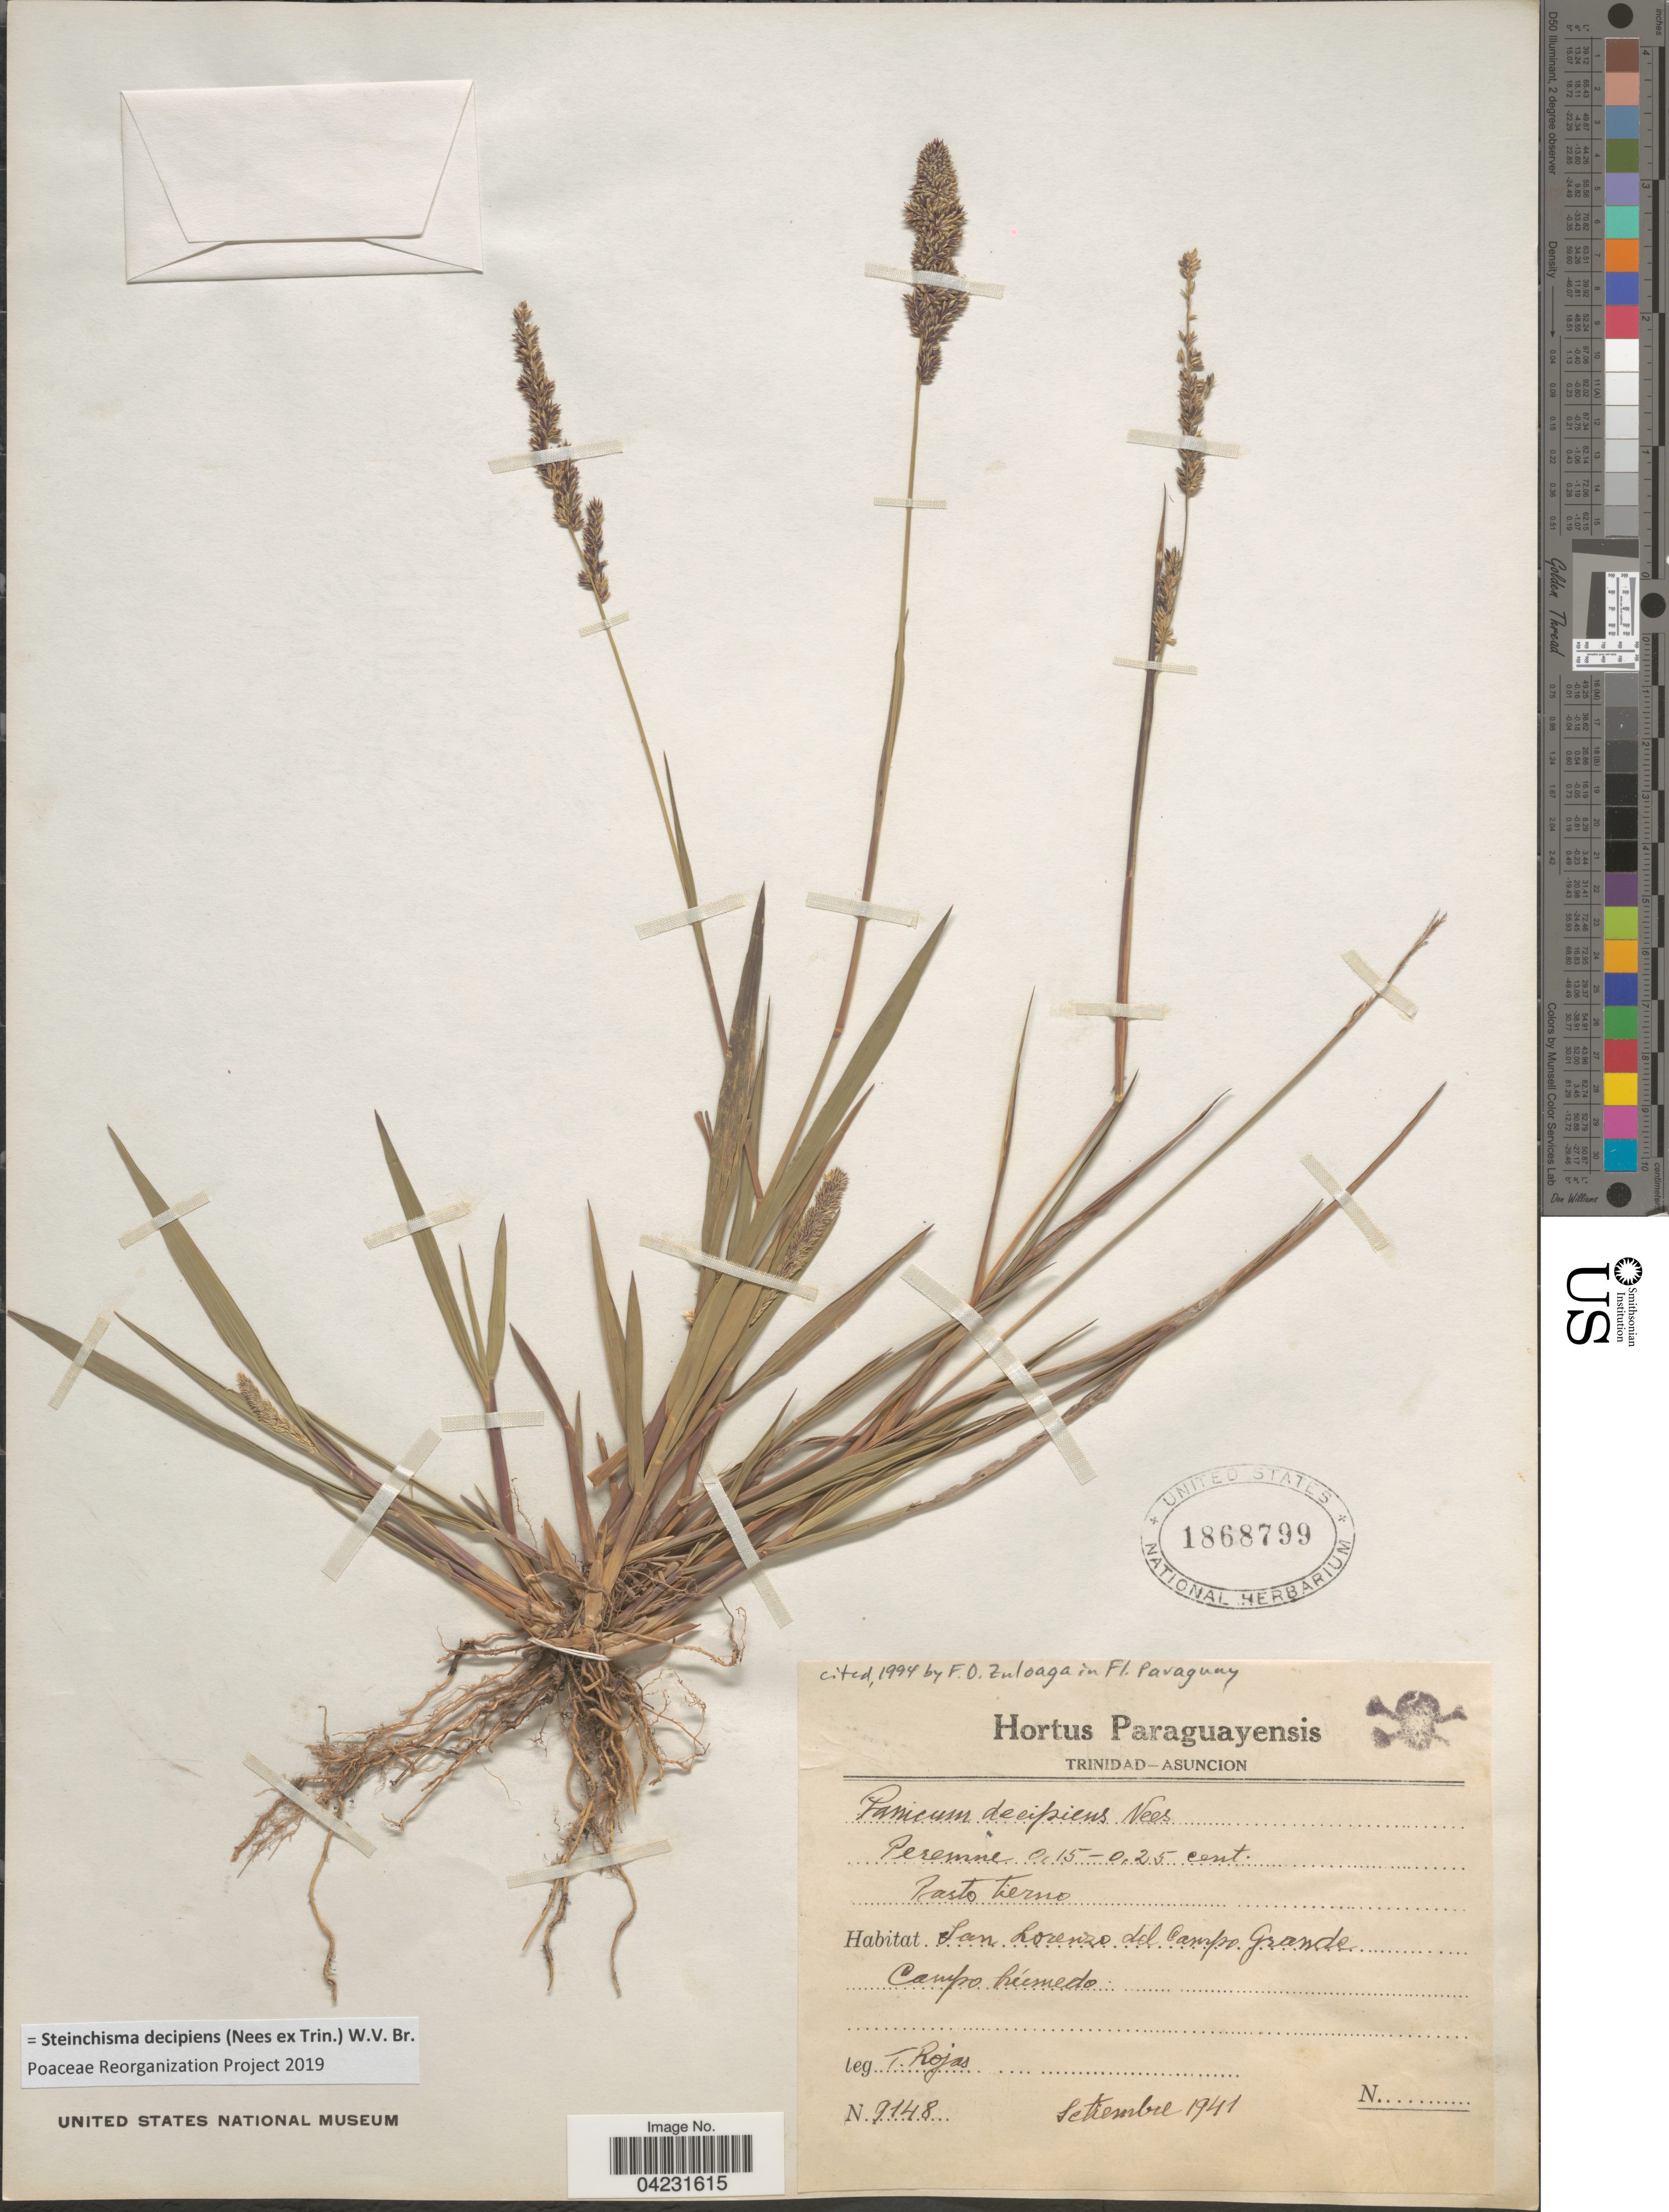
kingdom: Plantae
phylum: Tracheophyta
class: Liliopsida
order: Poales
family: Poaceae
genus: Steinchisma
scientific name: Steinchisma decipiens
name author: (Nees ex Trin.) W.V. Br.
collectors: T. Rojas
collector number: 9148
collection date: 1941-09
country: Paraguay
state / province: Asuncion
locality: San Lorenzo del Campo Grande. Campo húmedo.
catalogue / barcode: US 1868799